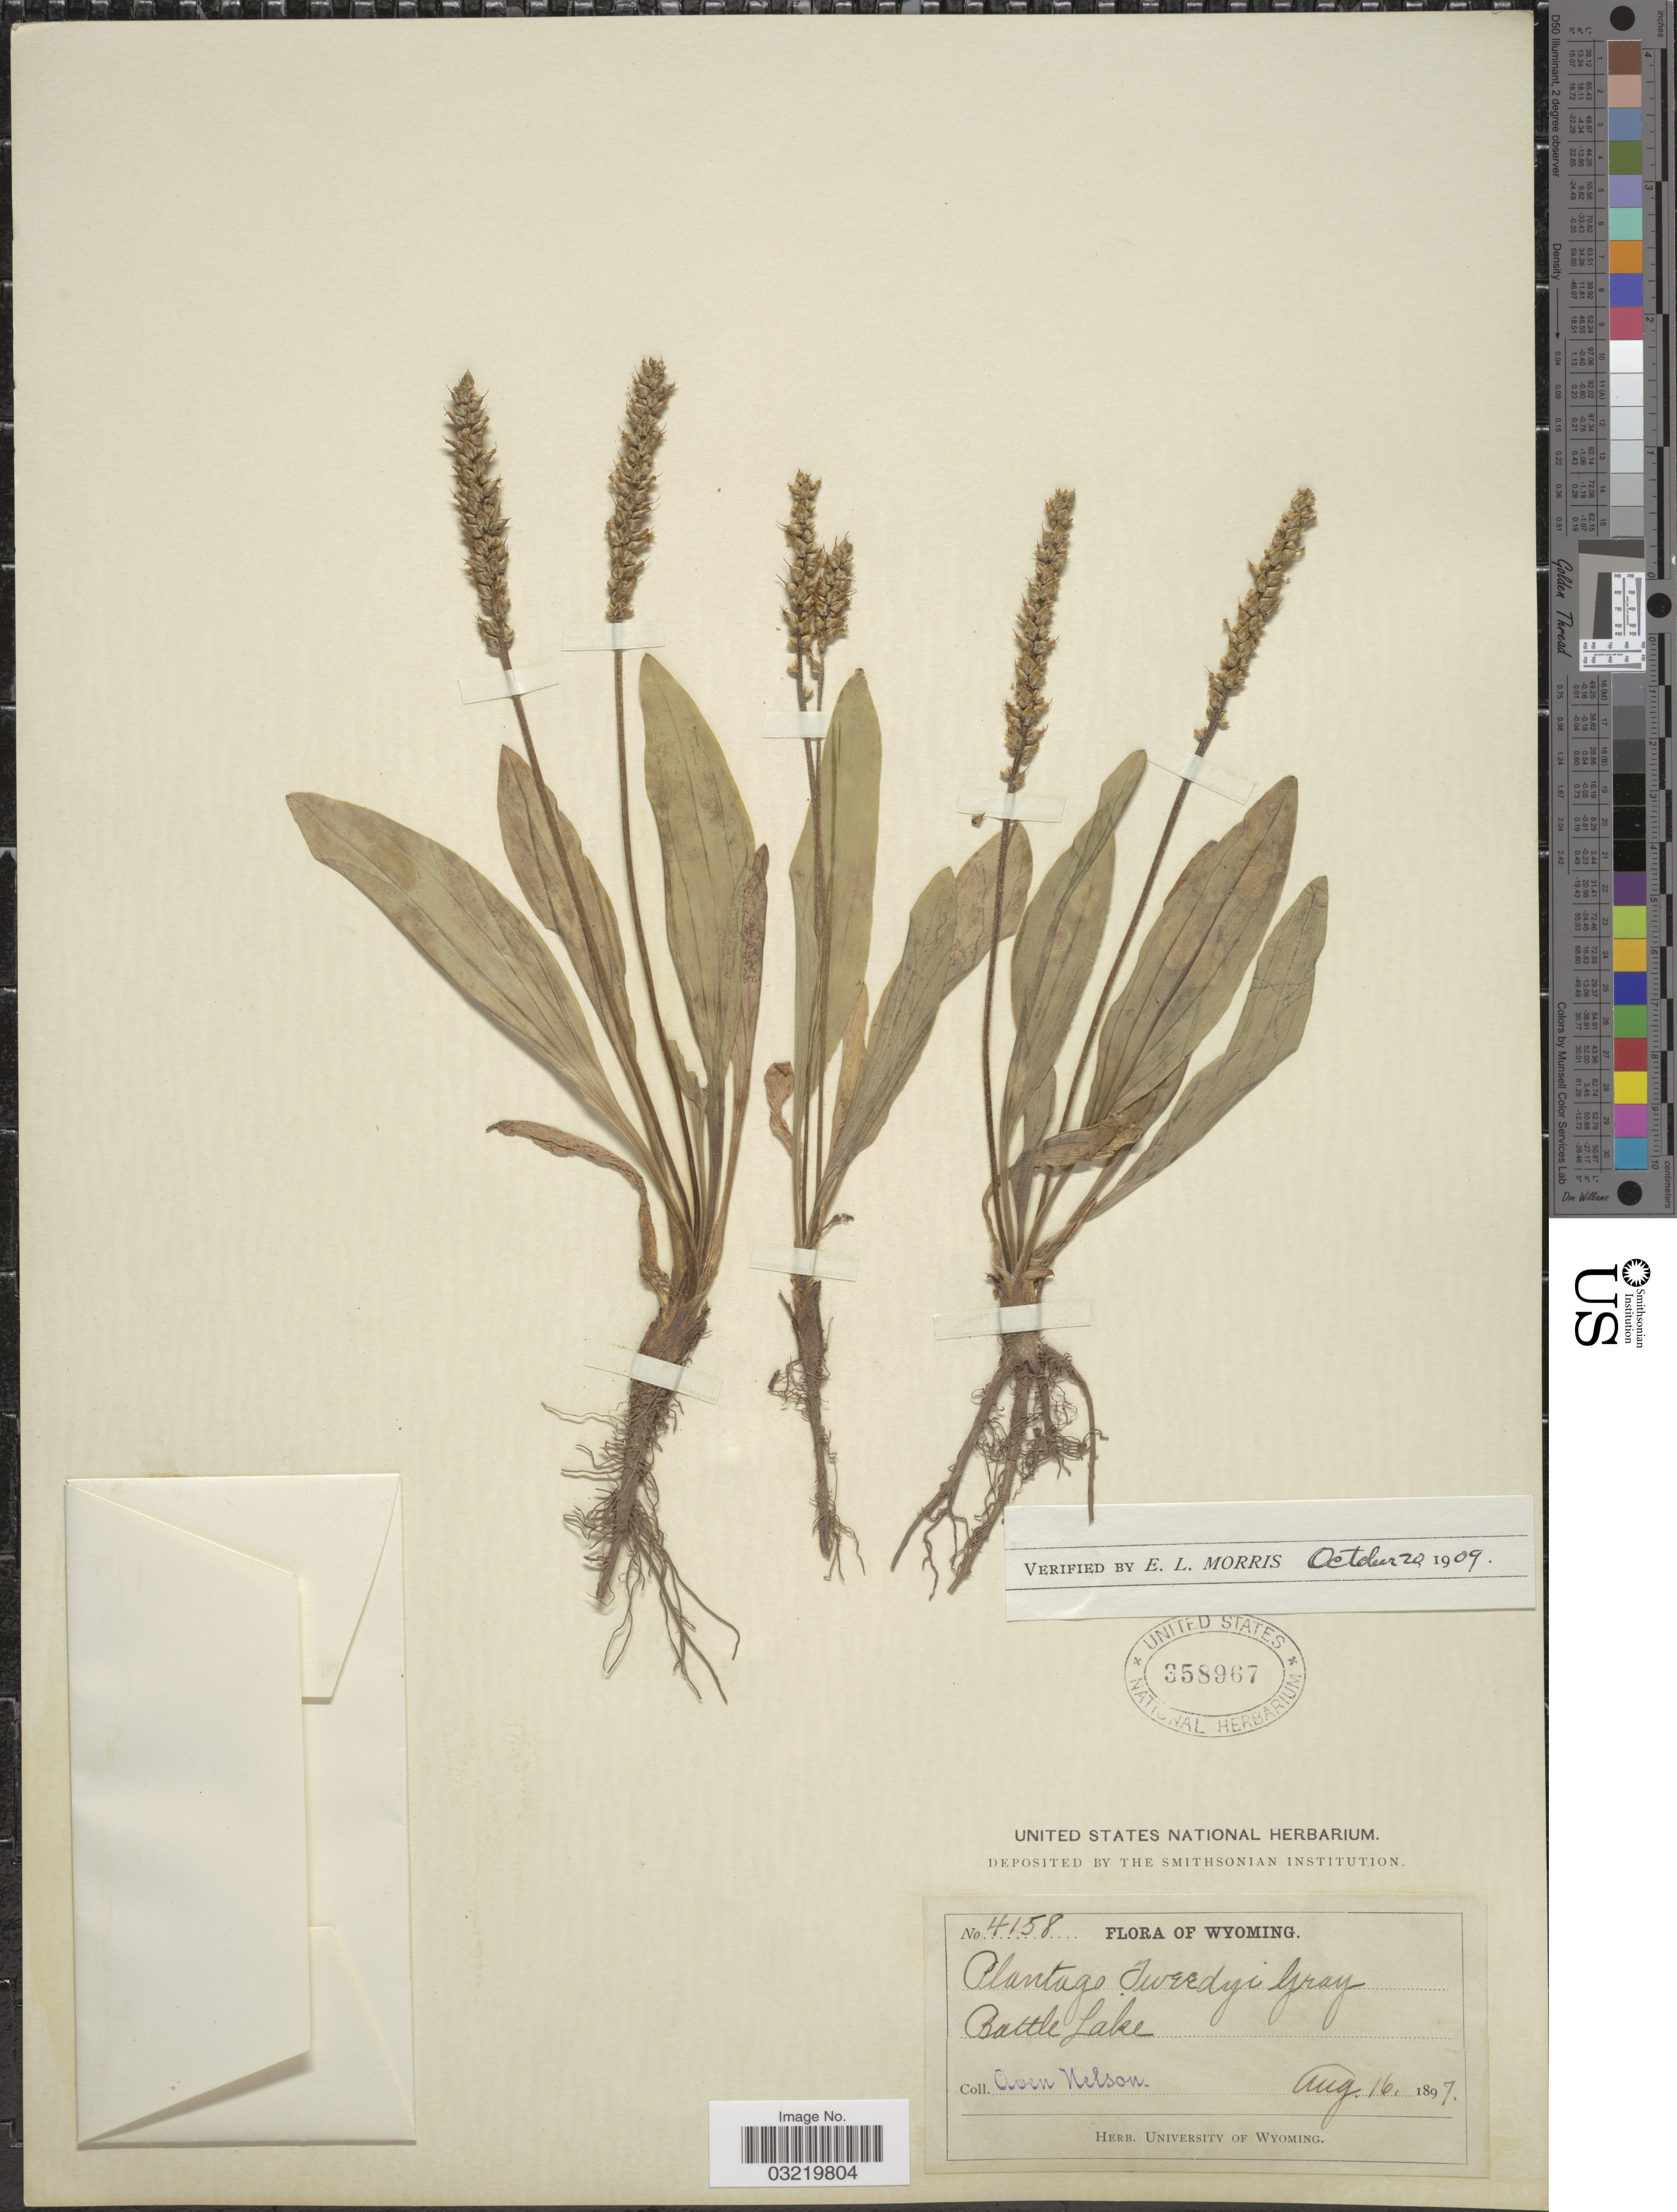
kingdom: Plantae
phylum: Tracheophyta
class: Magnoliopsida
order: Lamiales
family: Plantaginaceae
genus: Plantago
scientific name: Plantago tweedyi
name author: A. Gray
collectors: A. Nelson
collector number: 4158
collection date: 1897-08-16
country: United States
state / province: Wyoming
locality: Battle Lake.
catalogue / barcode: US 358967